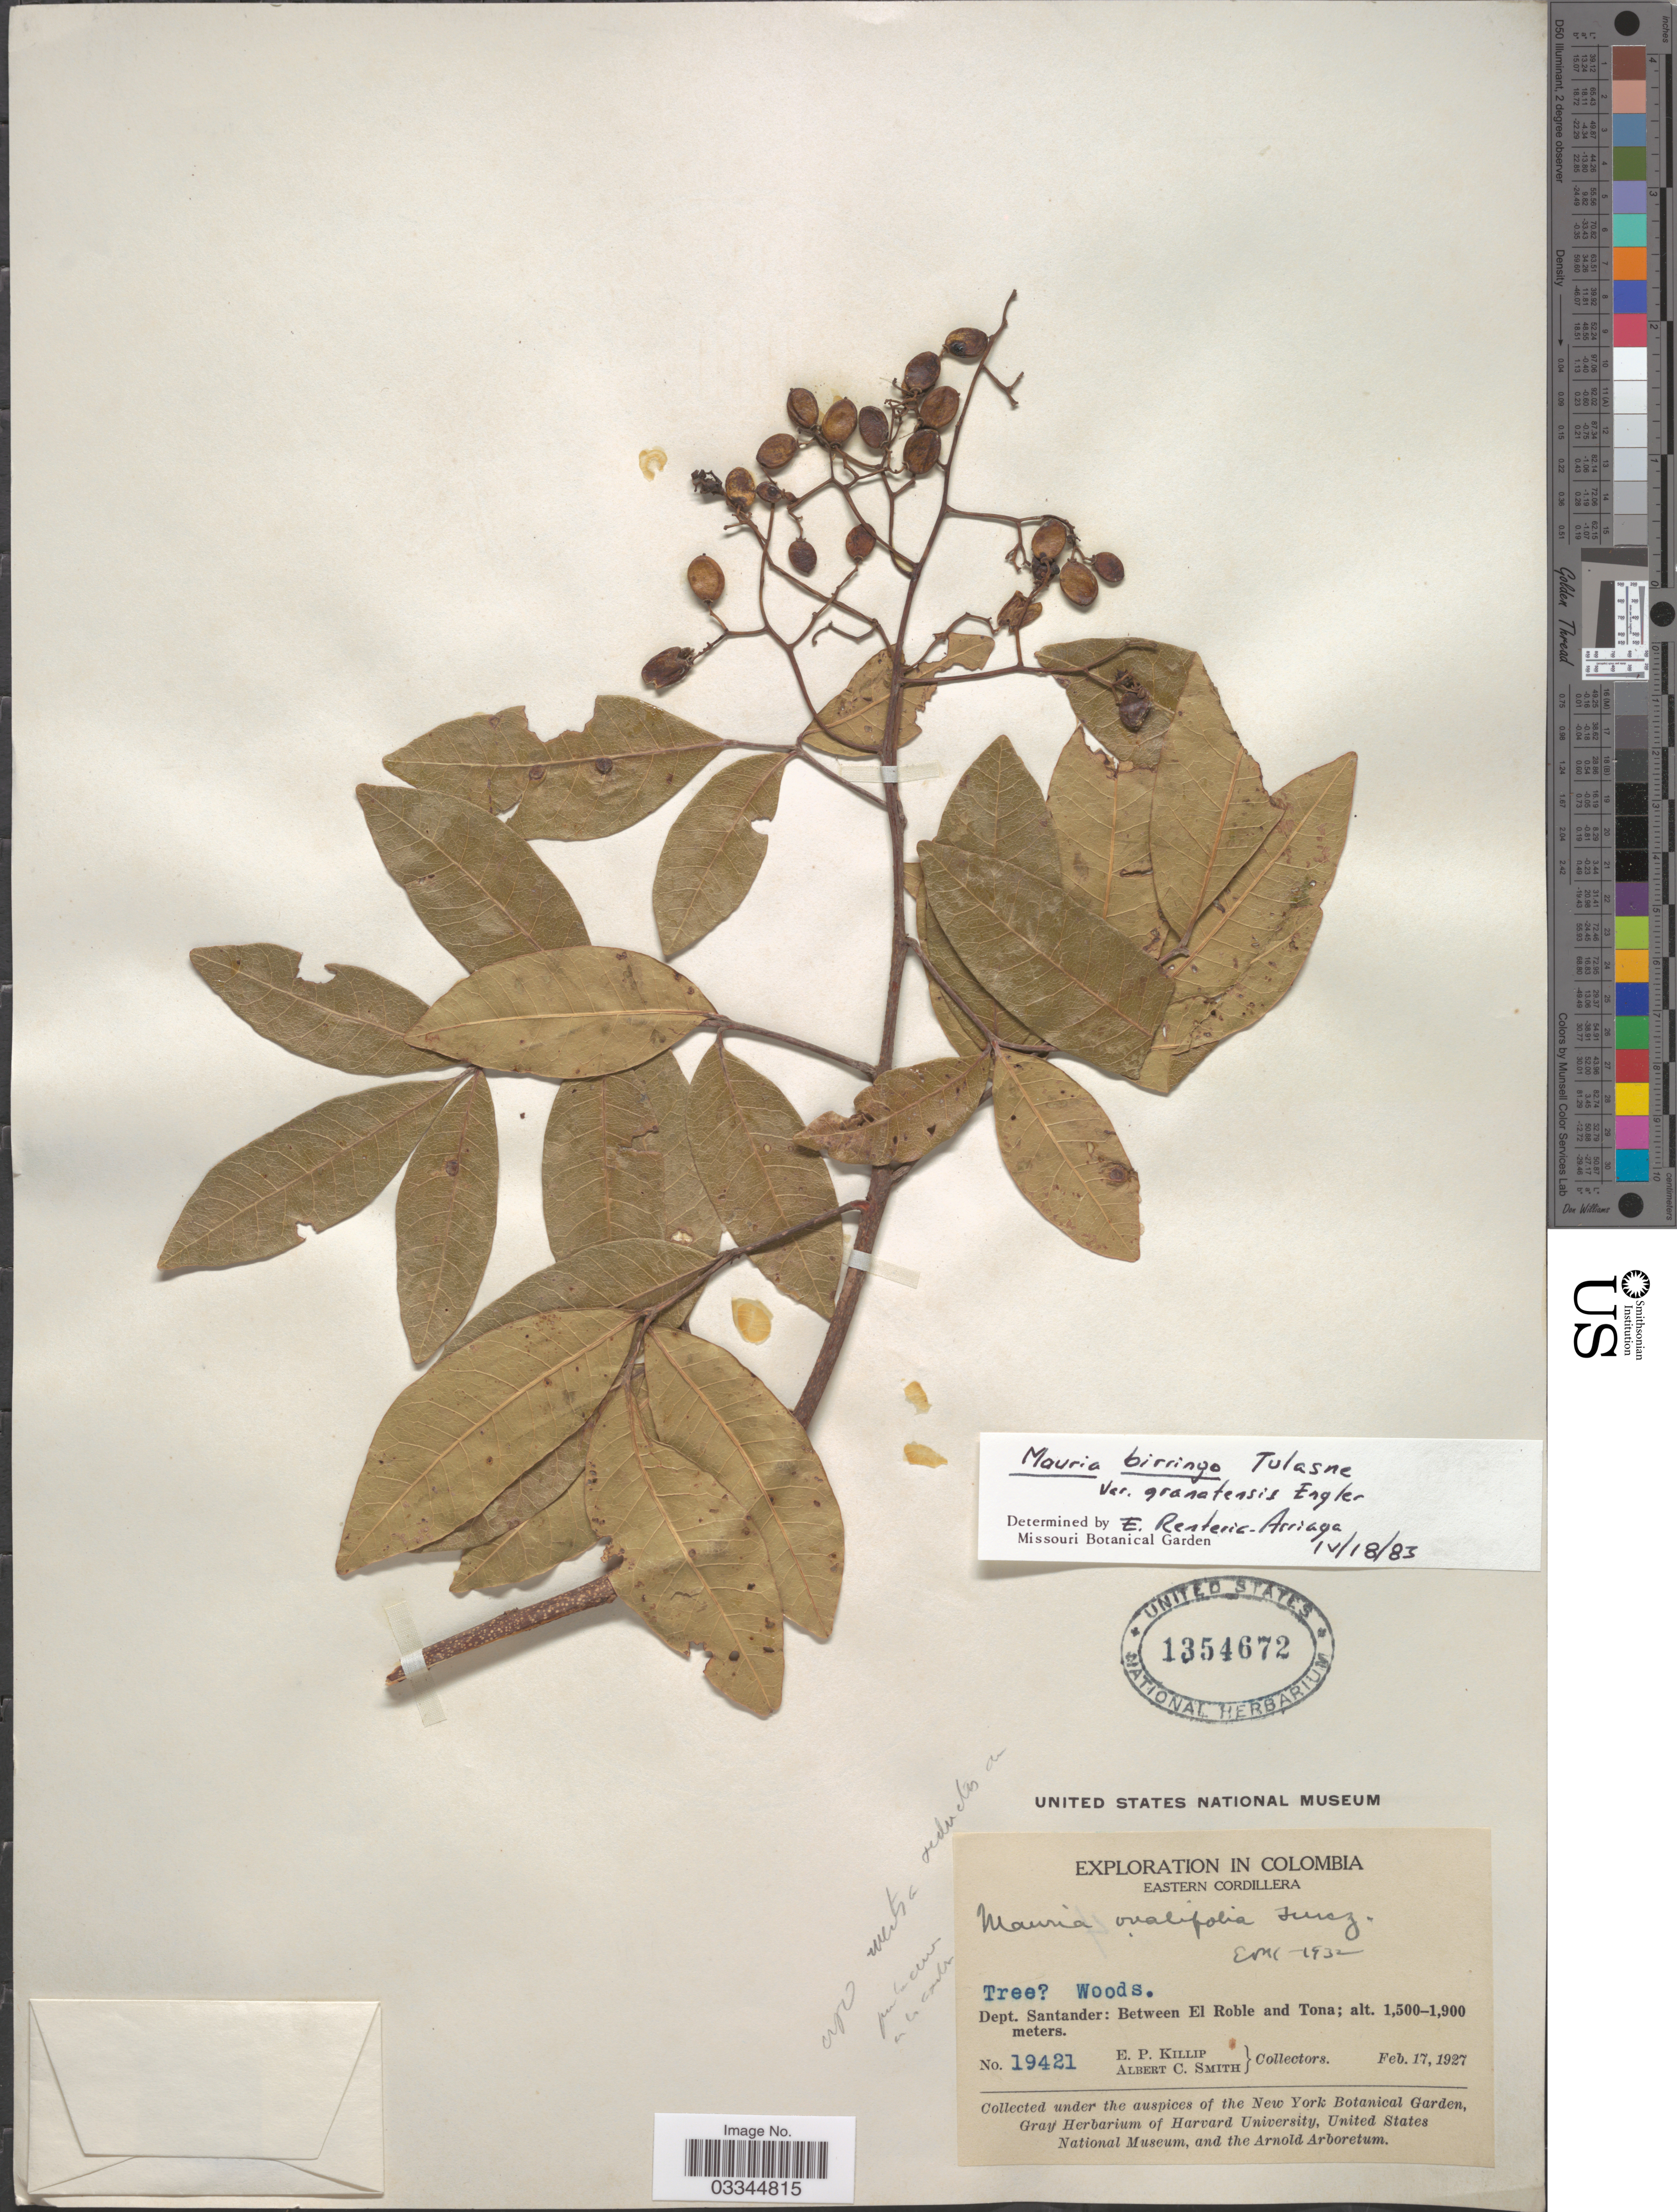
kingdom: Plantae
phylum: Tracheophyta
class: Magnoliopsida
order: Sapindales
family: Anacardiaceae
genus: Mauria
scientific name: Mauria biringo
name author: Tul.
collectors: E. P. Killip & A. C. Smith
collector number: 19421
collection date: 1927-02-17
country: Colombia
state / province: Santander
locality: Eastern Cordillera, Dept. Santander: Between El Roble and Tona.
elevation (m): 1500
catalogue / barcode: US 1354672